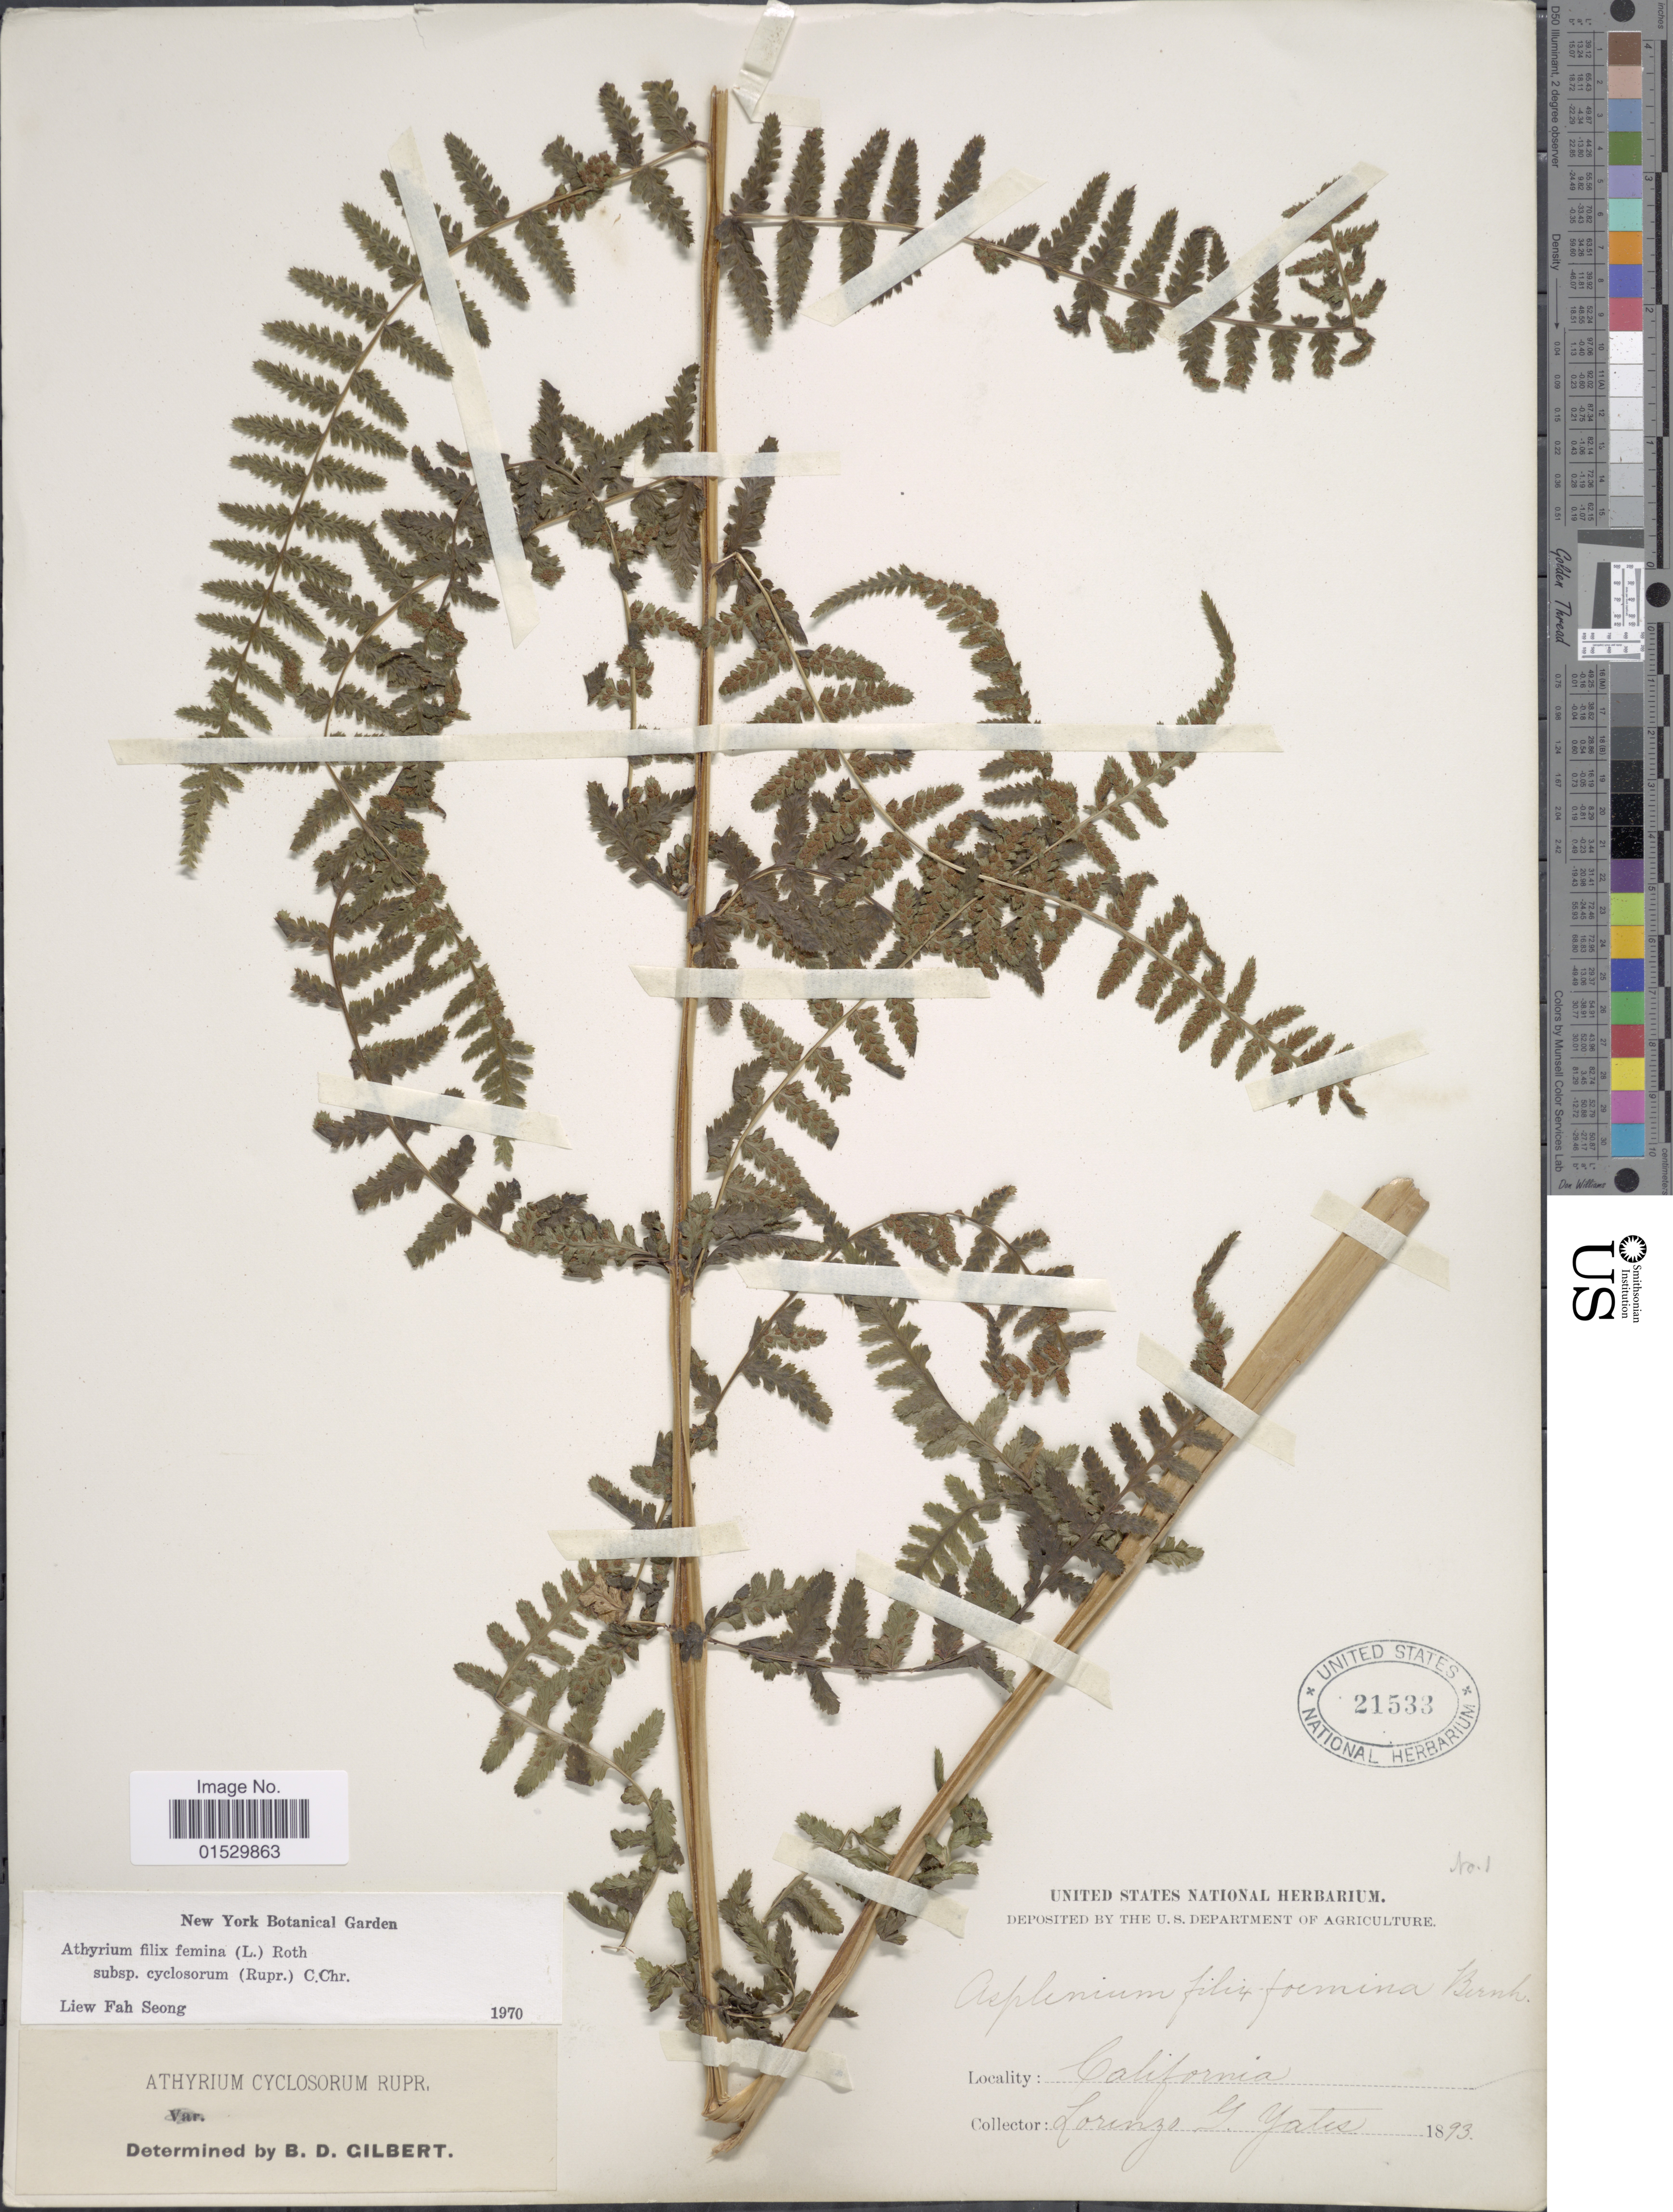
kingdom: Plantae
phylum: Tracheophyta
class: Polypodiopsida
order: Polypodiales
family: Athyriaceae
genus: Athyrium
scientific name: Athyrium filix-femina subsp. cyclosorum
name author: (Rupr.) C. Chr.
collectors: L. G. Yates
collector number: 1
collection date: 1893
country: United States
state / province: California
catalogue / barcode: US 21533